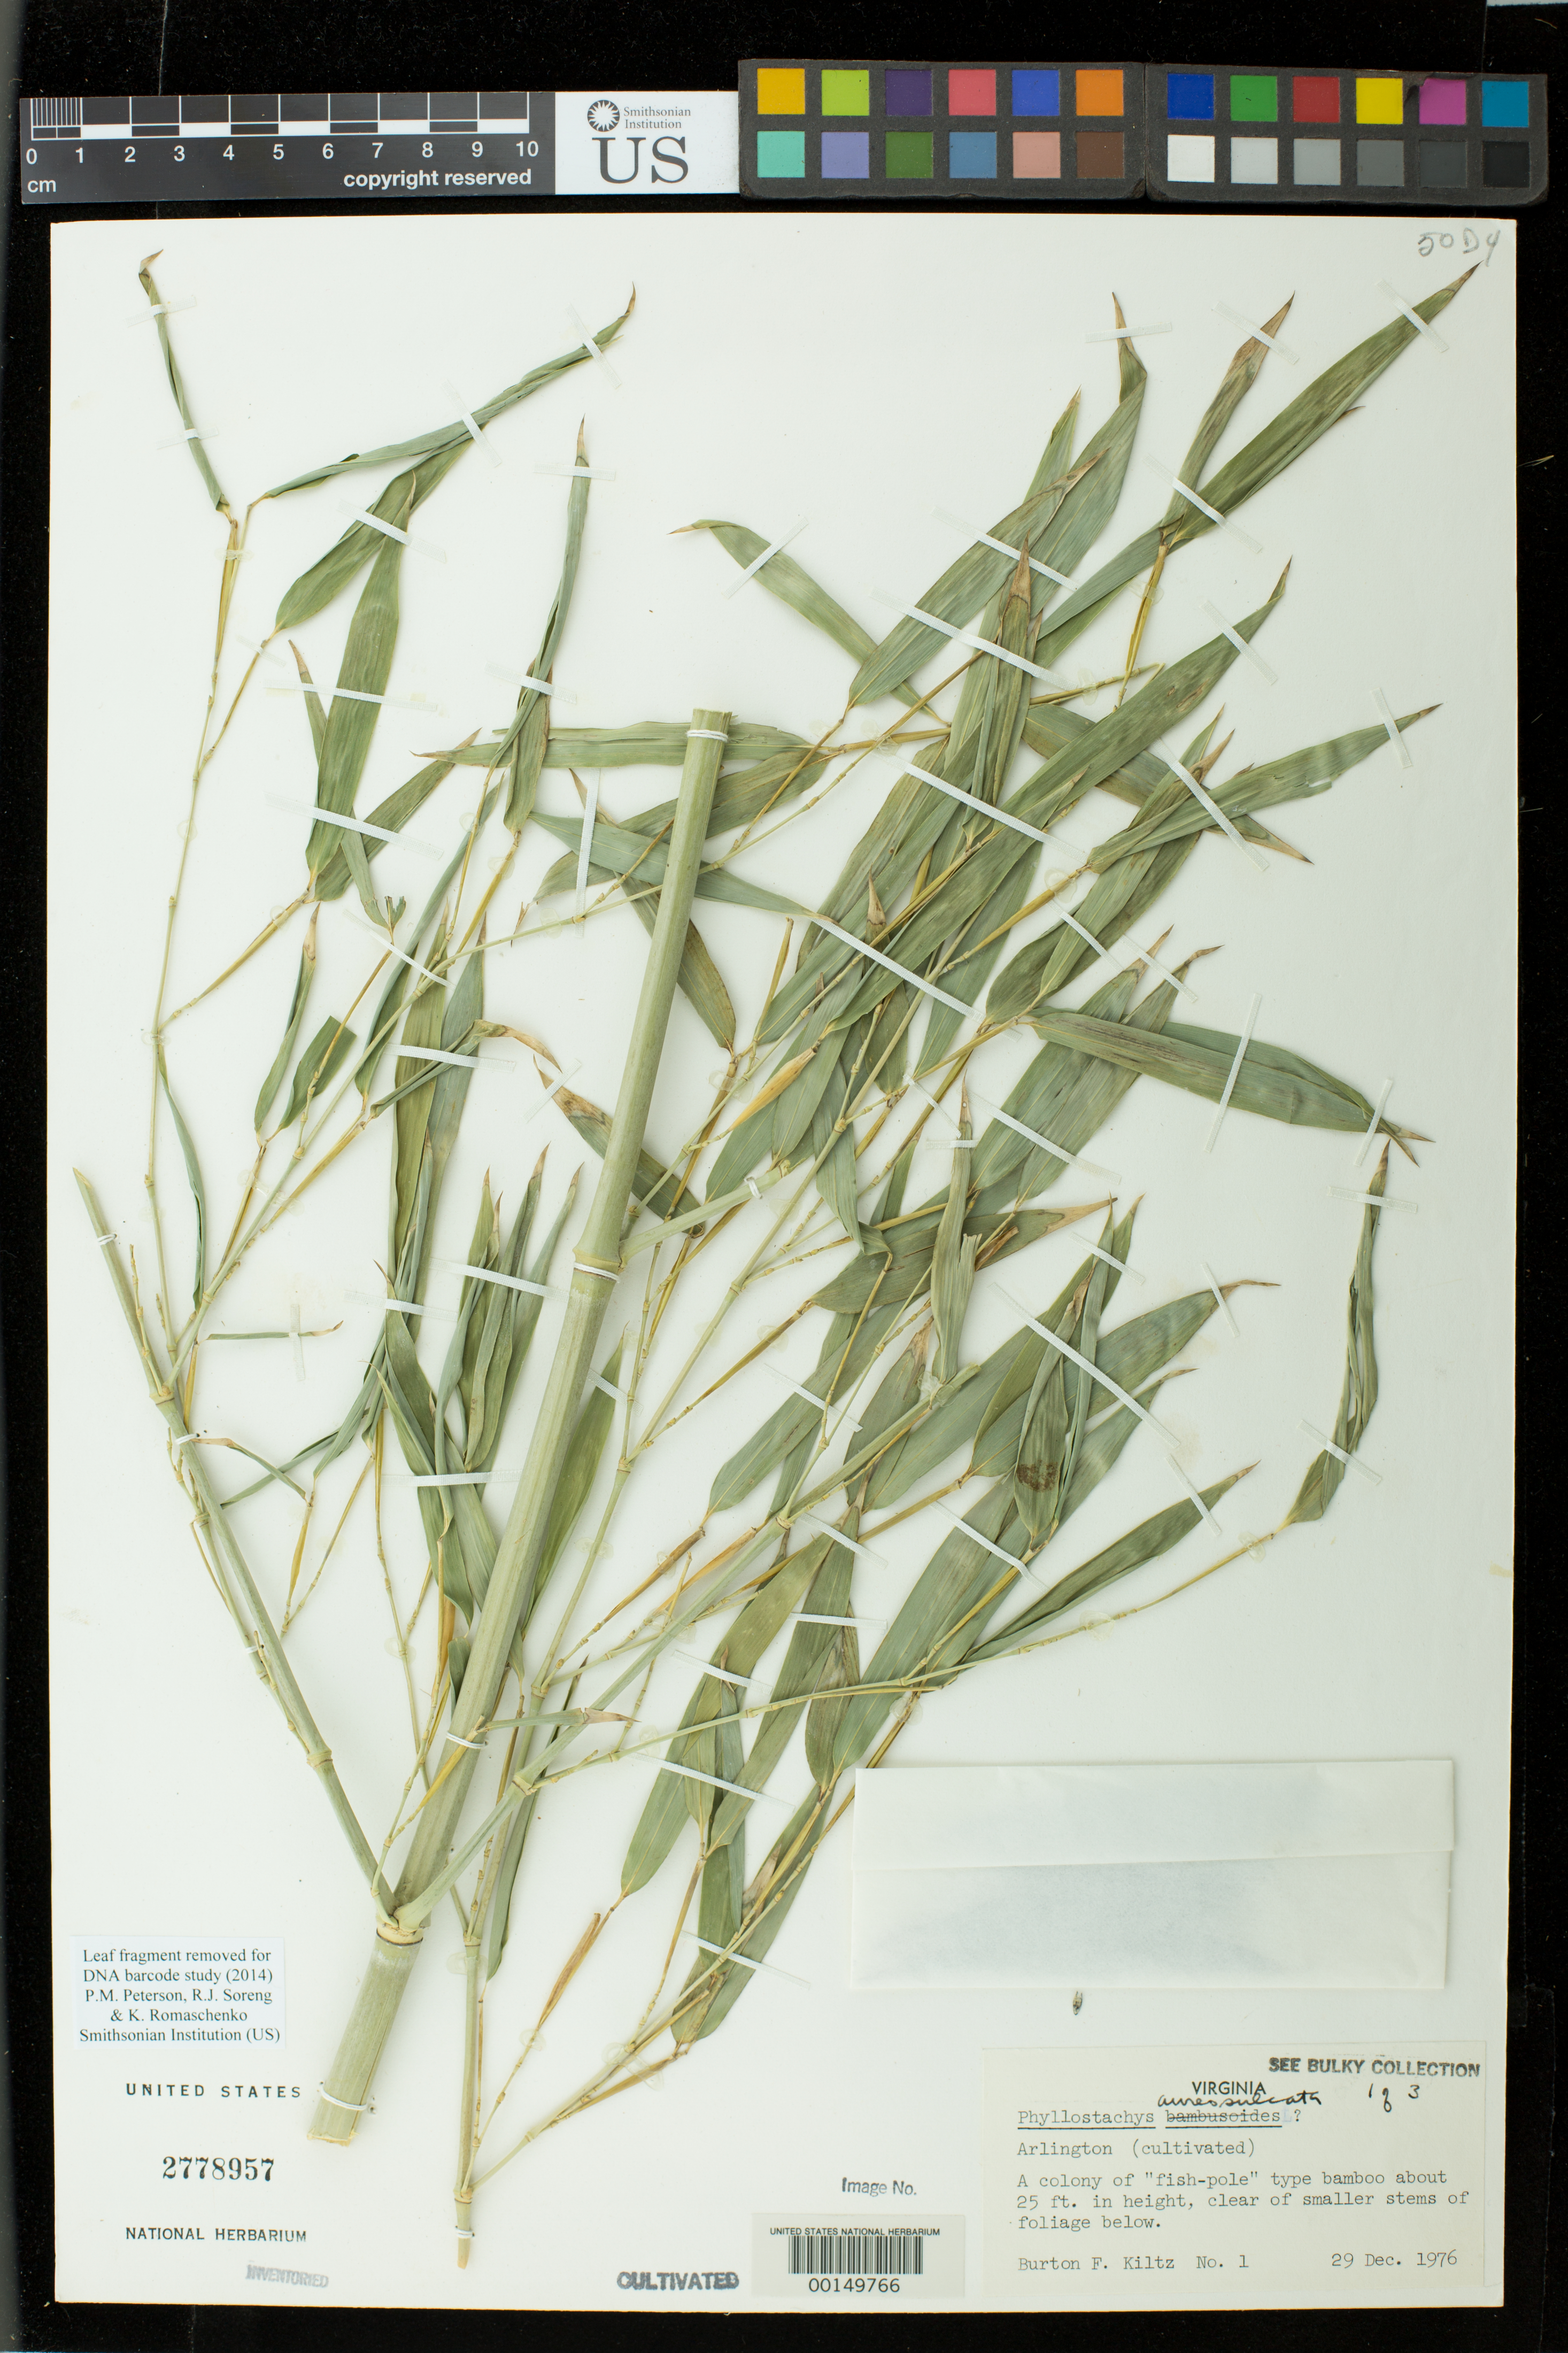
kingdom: Plantae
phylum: Tracheophyta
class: Liliopsida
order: Poales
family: Poaceae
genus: Phyllostachys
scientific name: Phyllostachys aureosulcata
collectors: B. Kiltz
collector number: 1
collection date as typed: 29 Dec 1976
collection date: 1976-12-29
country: United States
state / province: Virginia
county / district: Arlington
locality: Arlington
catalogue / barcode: US 2778957